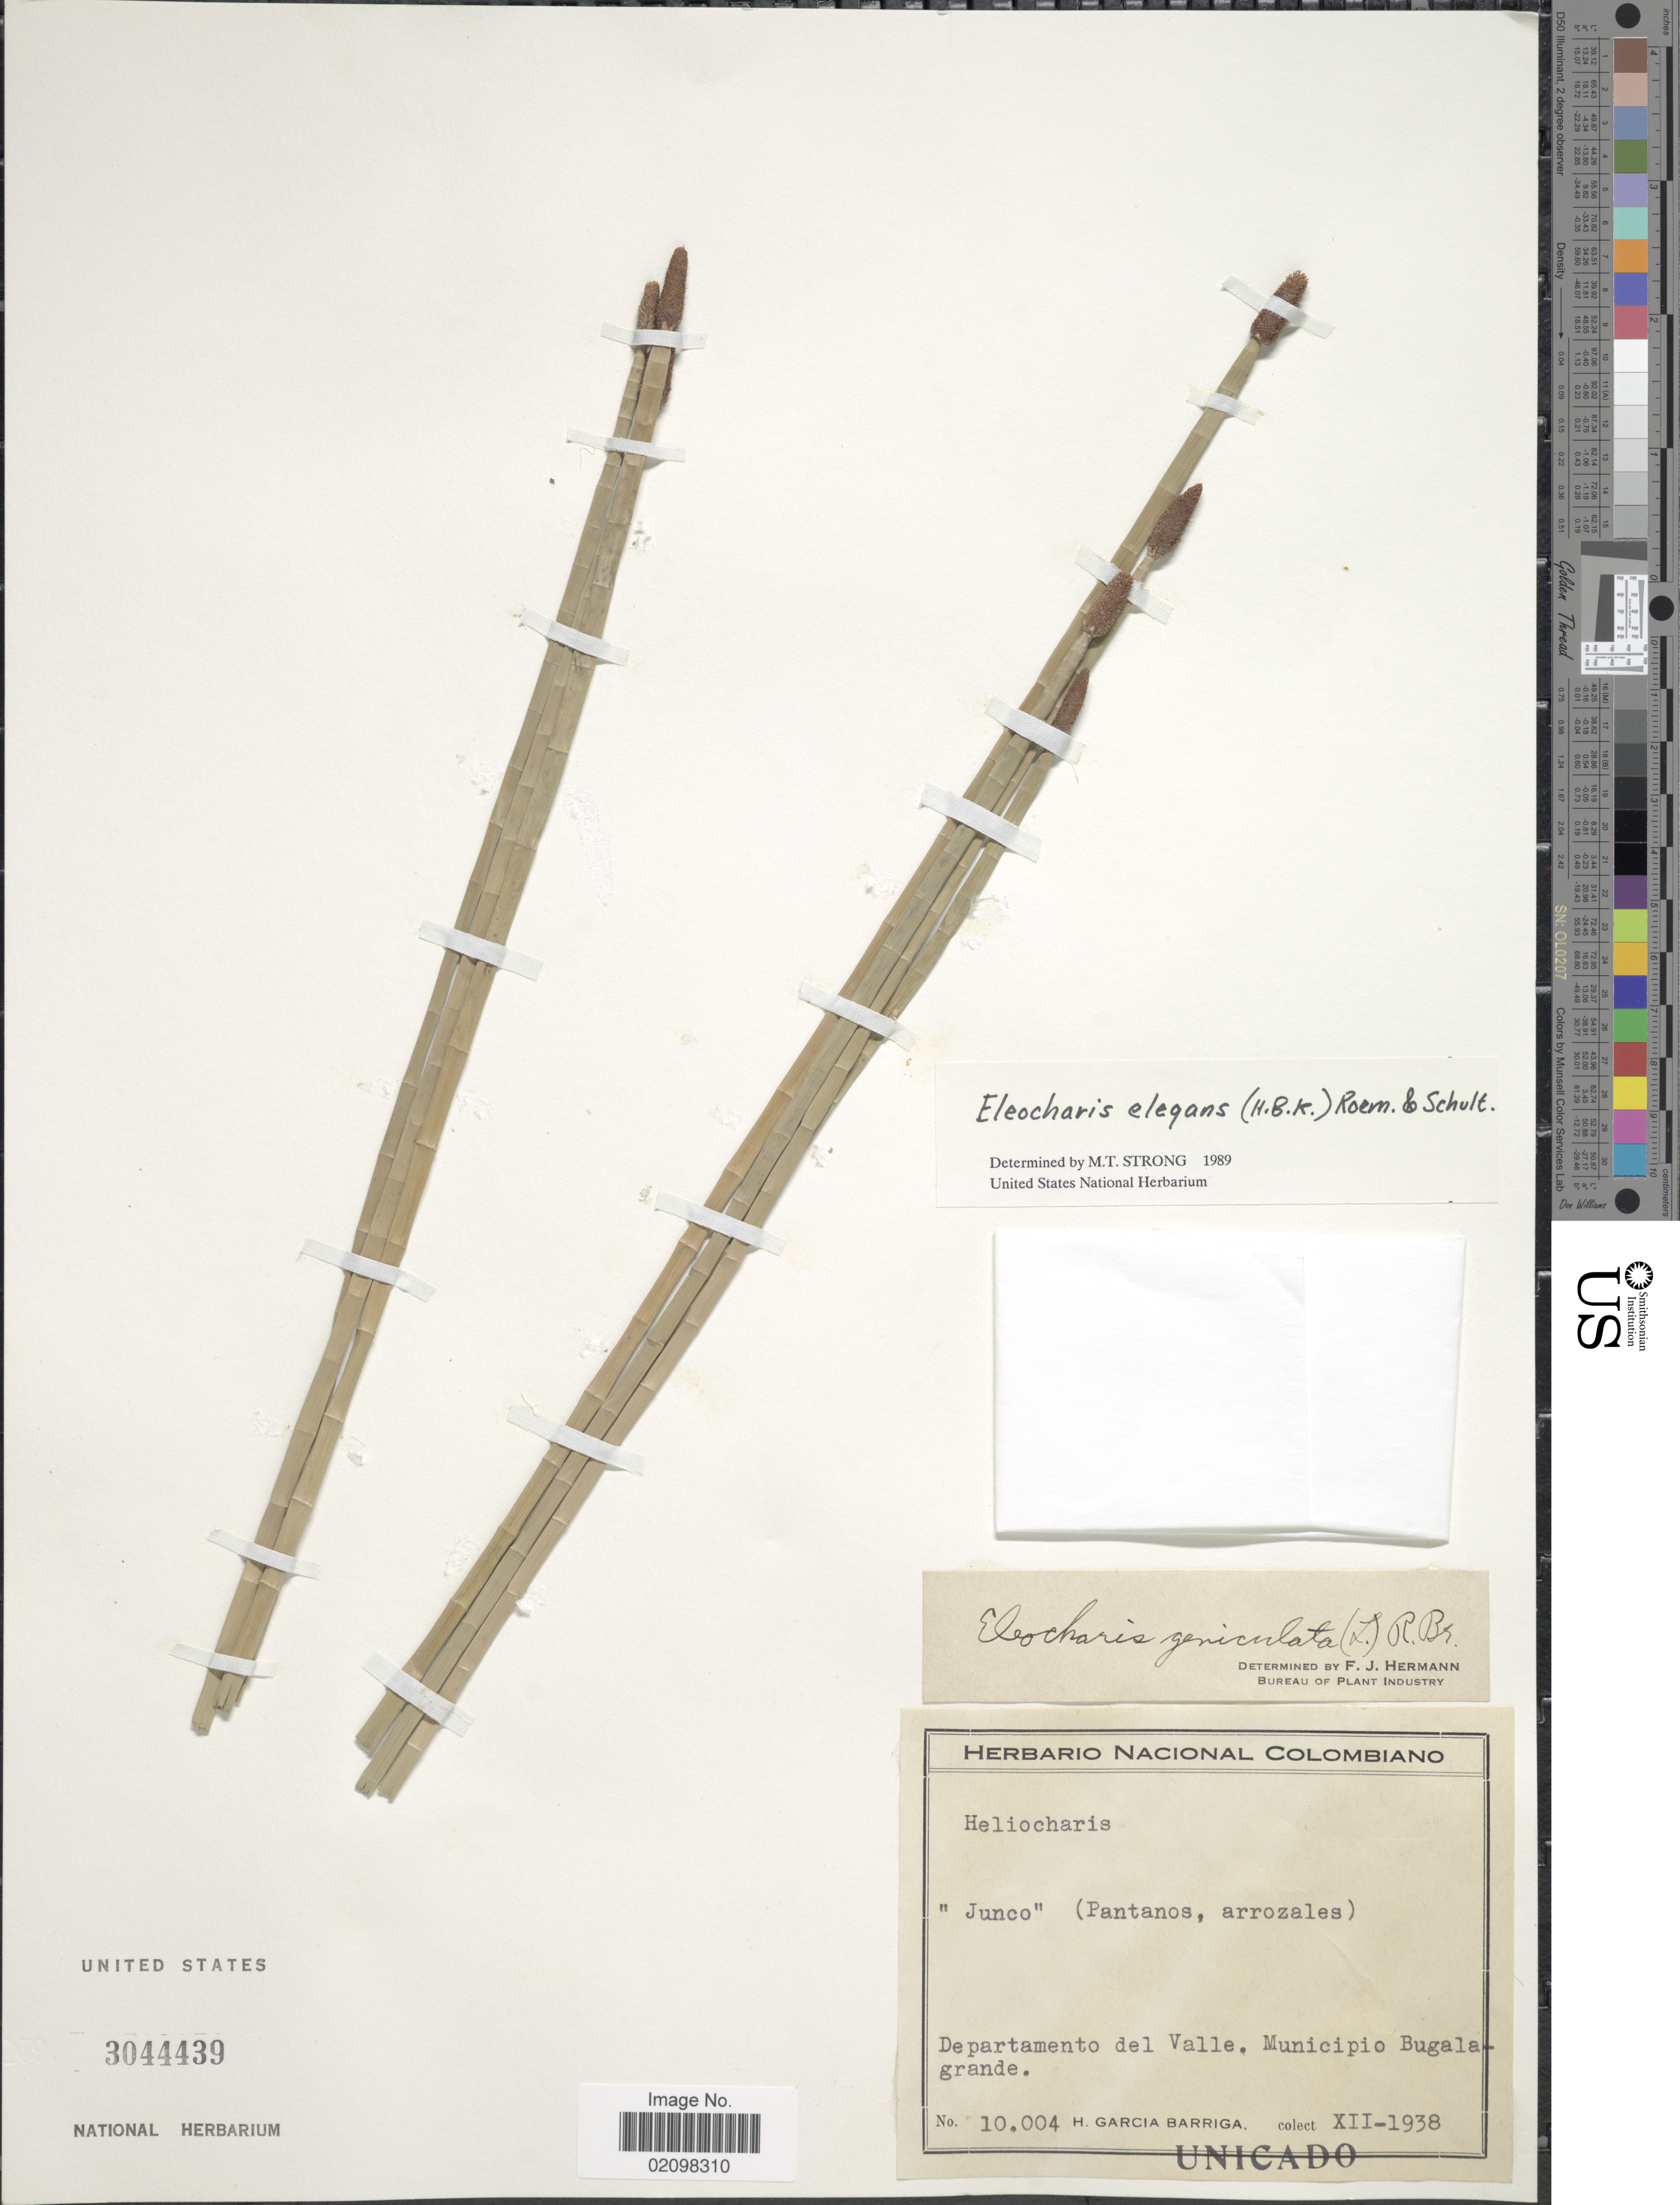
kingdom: Plantae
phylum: Tracheophyta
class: Liliopsida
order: Poales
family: Cyperaceae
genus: Eleocharis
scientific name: Eleocharis elegans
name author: (Kunth) Roem. & Schult.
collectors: H. García Barriga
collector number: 10004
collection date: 1938-12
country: Colombia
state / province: Valle del Cauca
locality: Departamento del Valle, Municipio Bugalagrande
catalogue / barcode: US 3044439